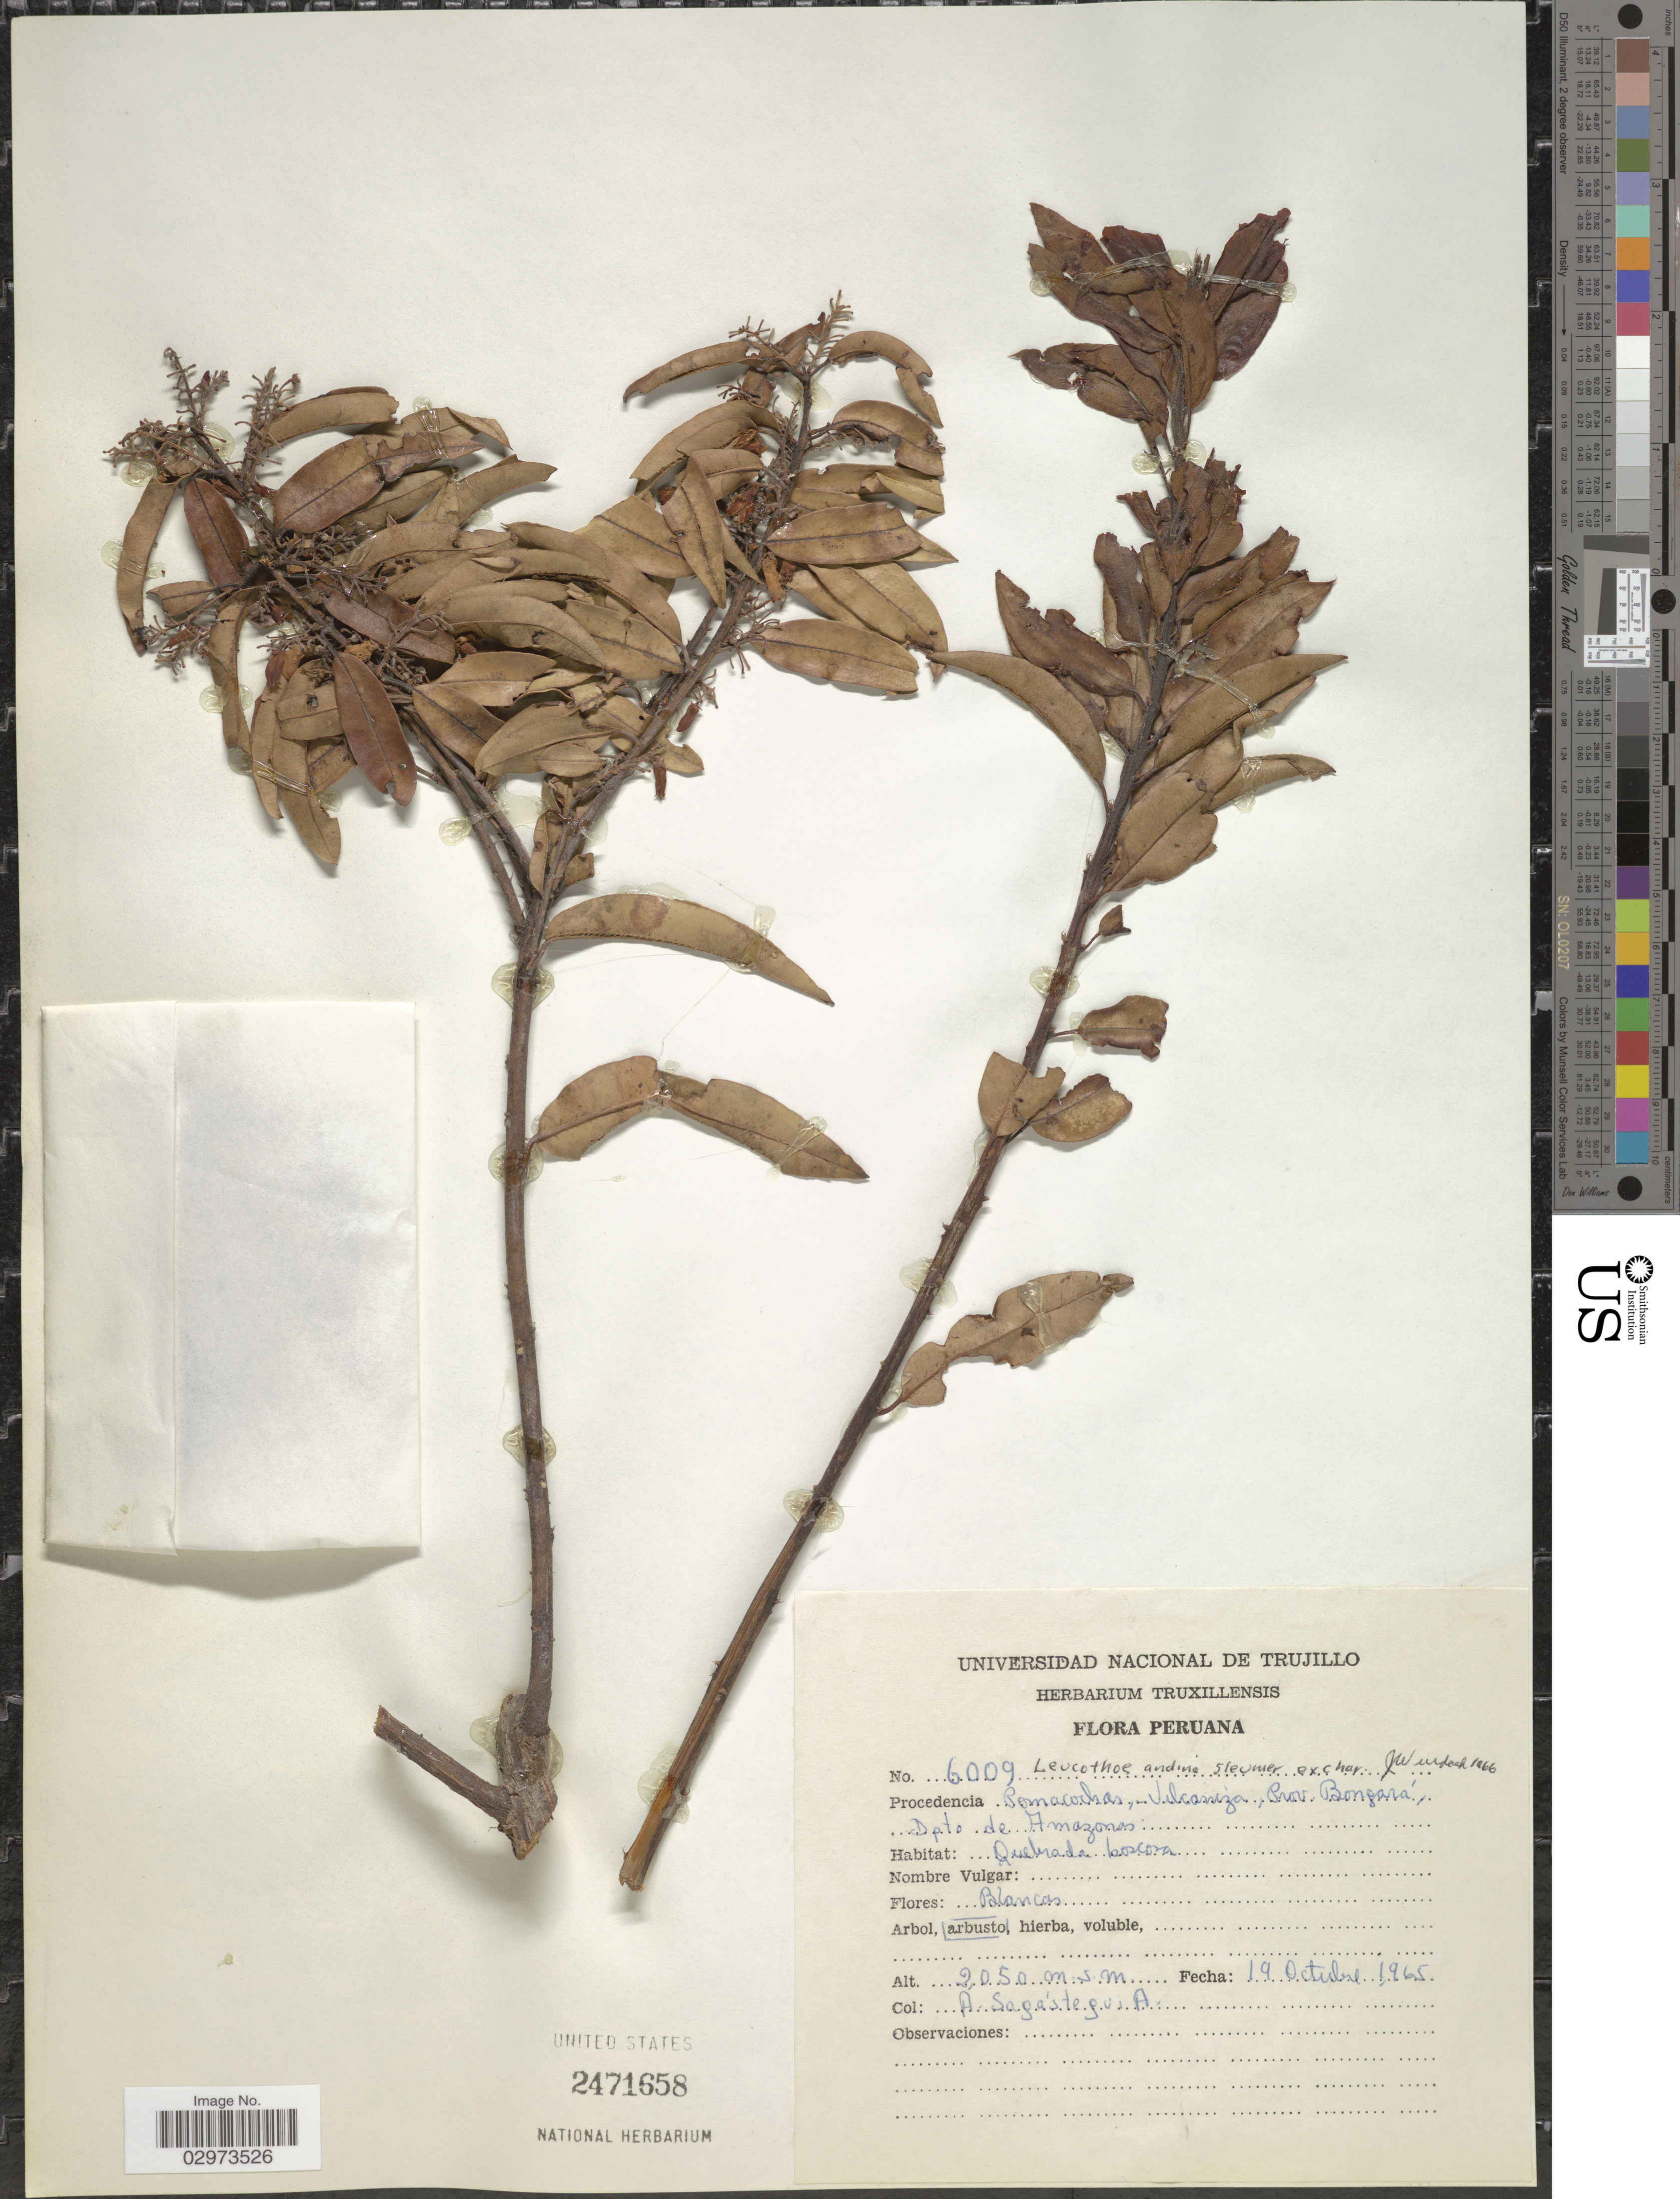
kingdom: Plantae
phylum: Tracheophyta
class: Magnoliopsida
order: Ericales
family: Ericaceae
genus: Leucothoe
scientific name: Leucothoë andina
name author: Sleumer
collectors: A. Sagástegui A.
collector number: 6009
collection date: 1965-10-19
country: Peru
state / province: Amazonas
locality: Pomacochas, Vilcaniza, Prov. Bongará, Dpto de Amazonas.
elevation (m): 2050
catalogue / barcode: US 2471658